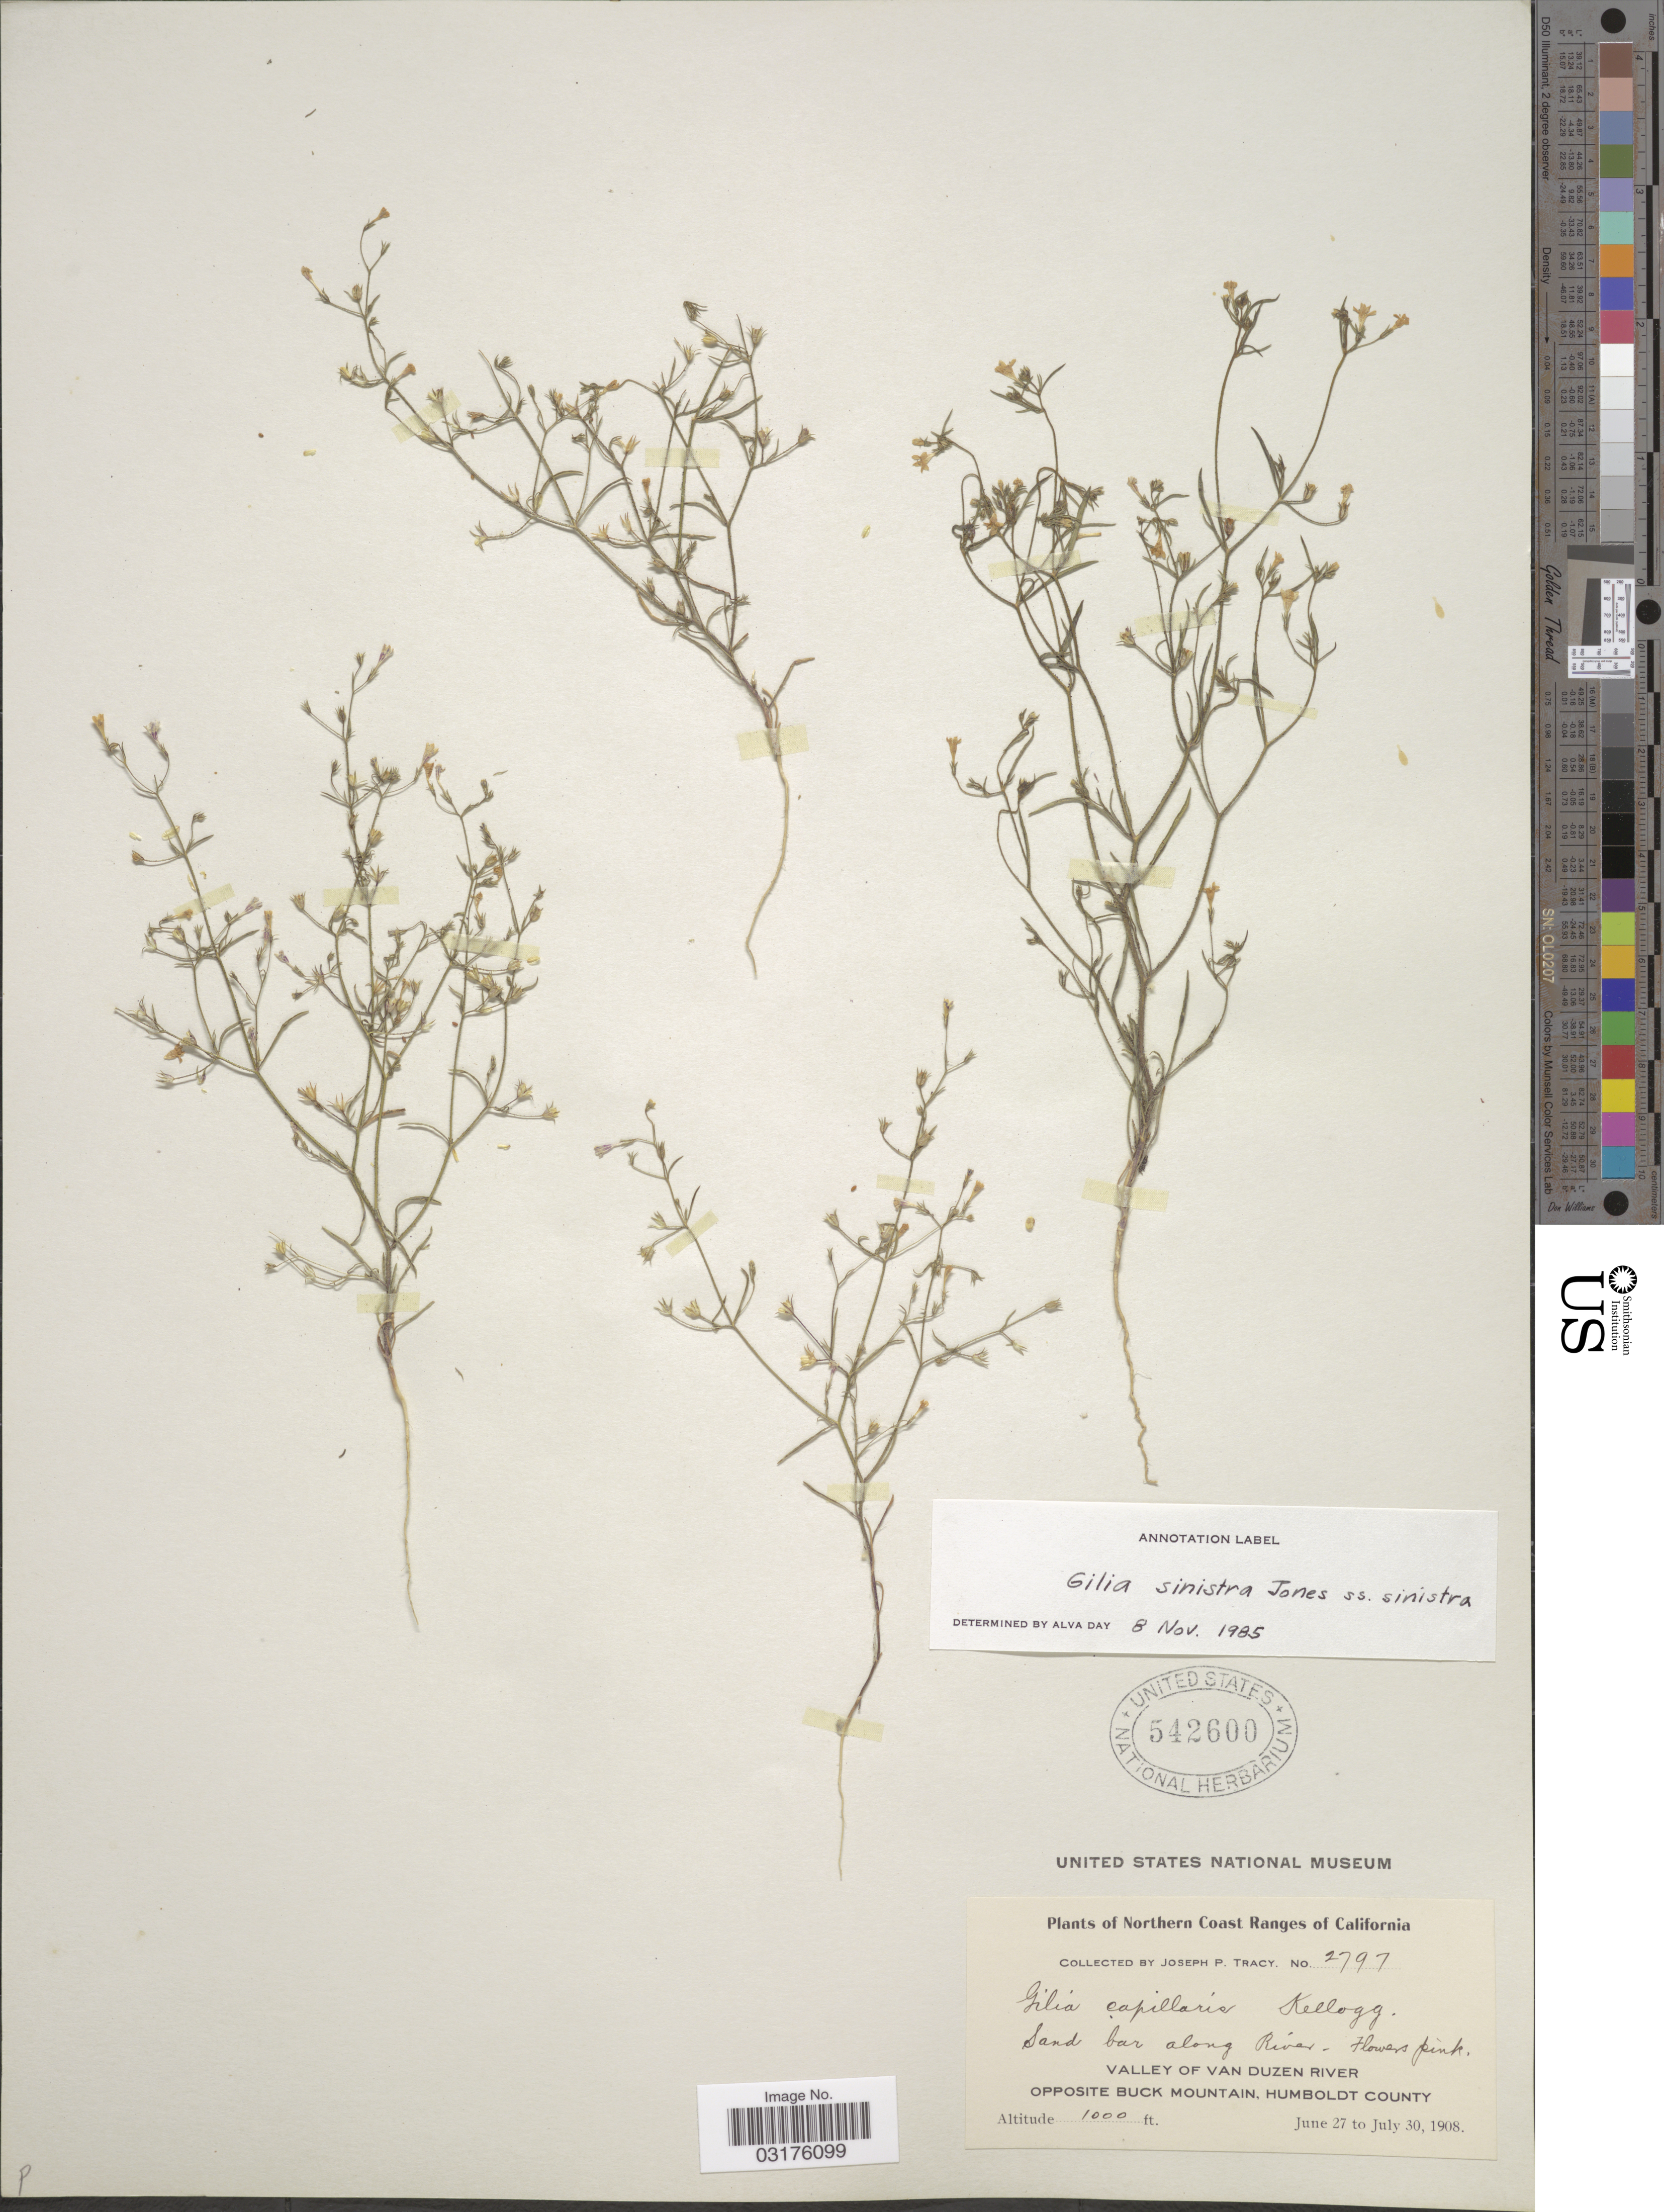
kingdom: Plantae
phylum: Tracheophyta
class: Magnoliopsida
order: Ericales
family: Polemoniaceae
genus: Navarretia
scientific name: Navarretia sinistra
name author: (M.E. Jones) L.A. Johnson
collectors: J. Tracy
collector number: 2797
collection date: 1908-06-27/1908-07-30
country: United States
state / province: California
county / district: Humboldt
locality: Northern Coast Ranges of California, Sand bar along River, Valley of Van Duzen River Opposite Buck Mountain, Humboldt County.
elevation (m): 305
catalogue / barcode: US 542600